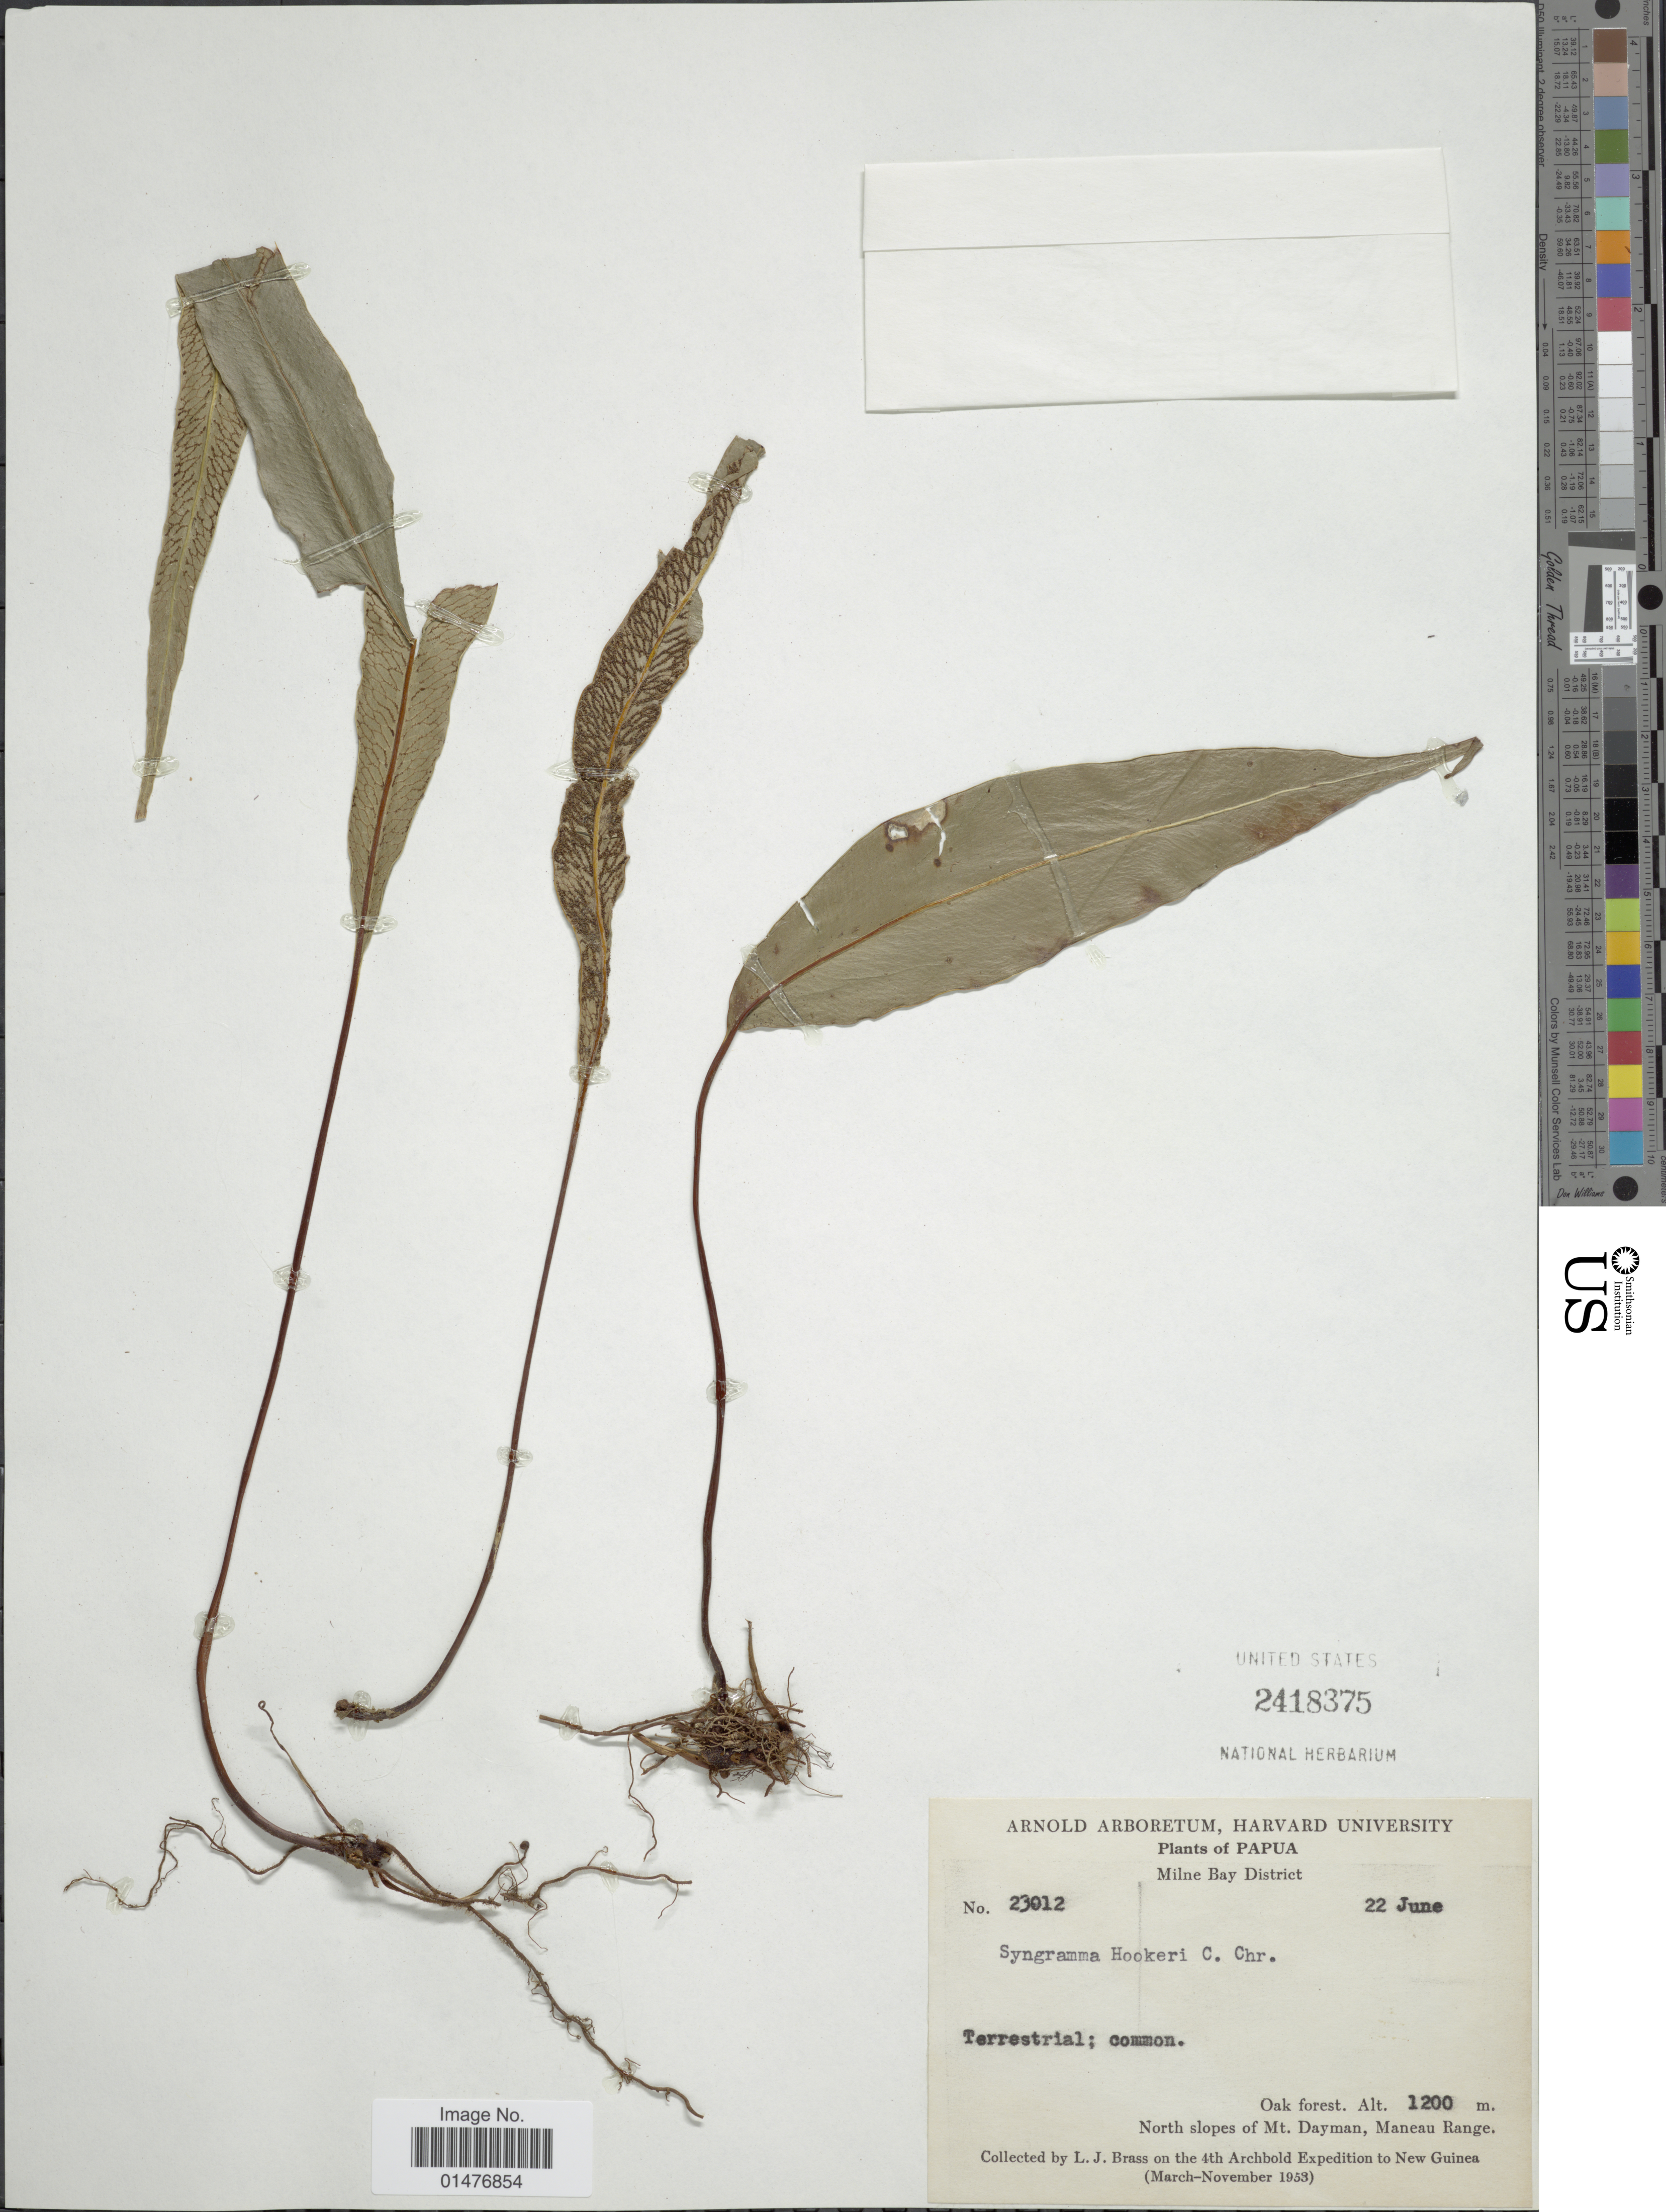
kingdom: Plantae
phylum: Tracheophyta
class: Polypodiopsida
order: Polypodiales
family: Pteridaceae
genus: Taenitis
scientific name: Taenitis lanceolata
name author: (Diels) Holttum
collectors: L. J. Brass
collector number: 23012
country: Papua New Guinea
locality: North slopes of Mt. Dayman, Maneau Range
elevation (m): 1200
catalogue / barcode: US 2418375